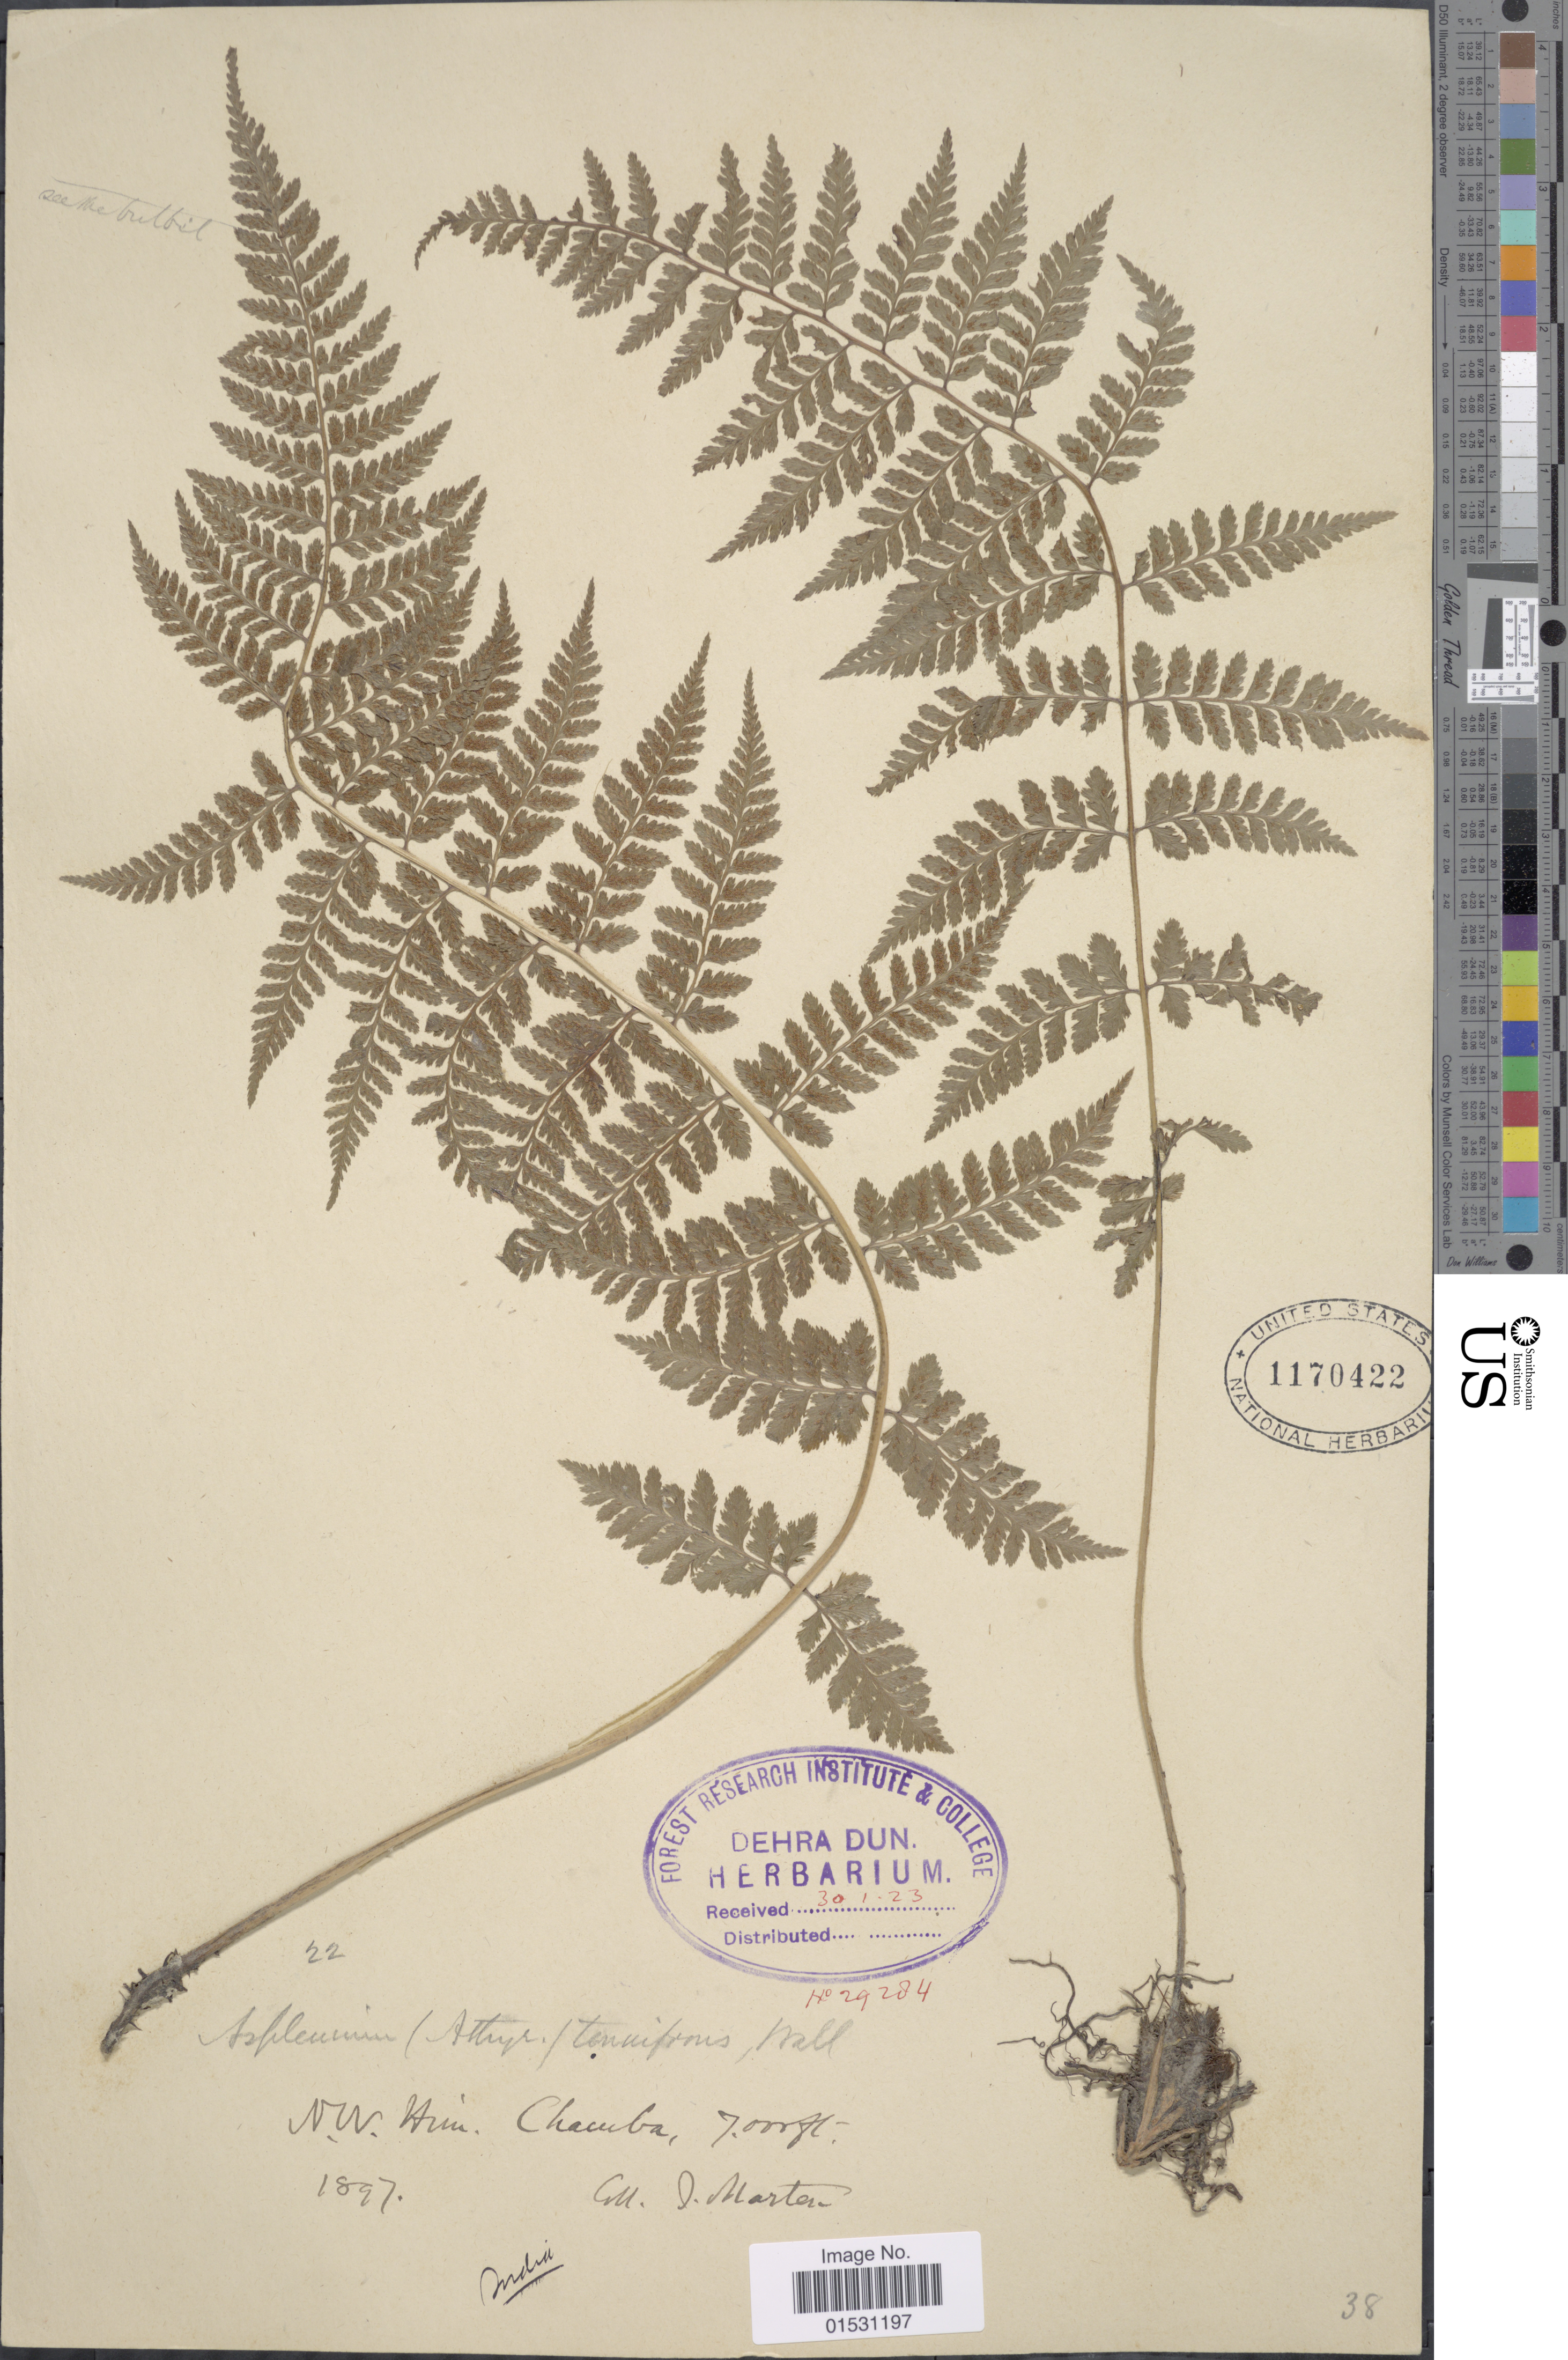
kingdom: Plantae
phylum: Tracheophyta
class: Polypodiopsida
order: Polypodiales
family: Athyriaceae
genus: Athyrium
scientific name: Athyrium setiferum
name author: C. Chr.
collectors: J. Marten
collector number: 22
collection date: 1897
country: India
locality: N.W. Him. Chamba.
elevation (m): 2134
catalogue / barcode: US 1170422